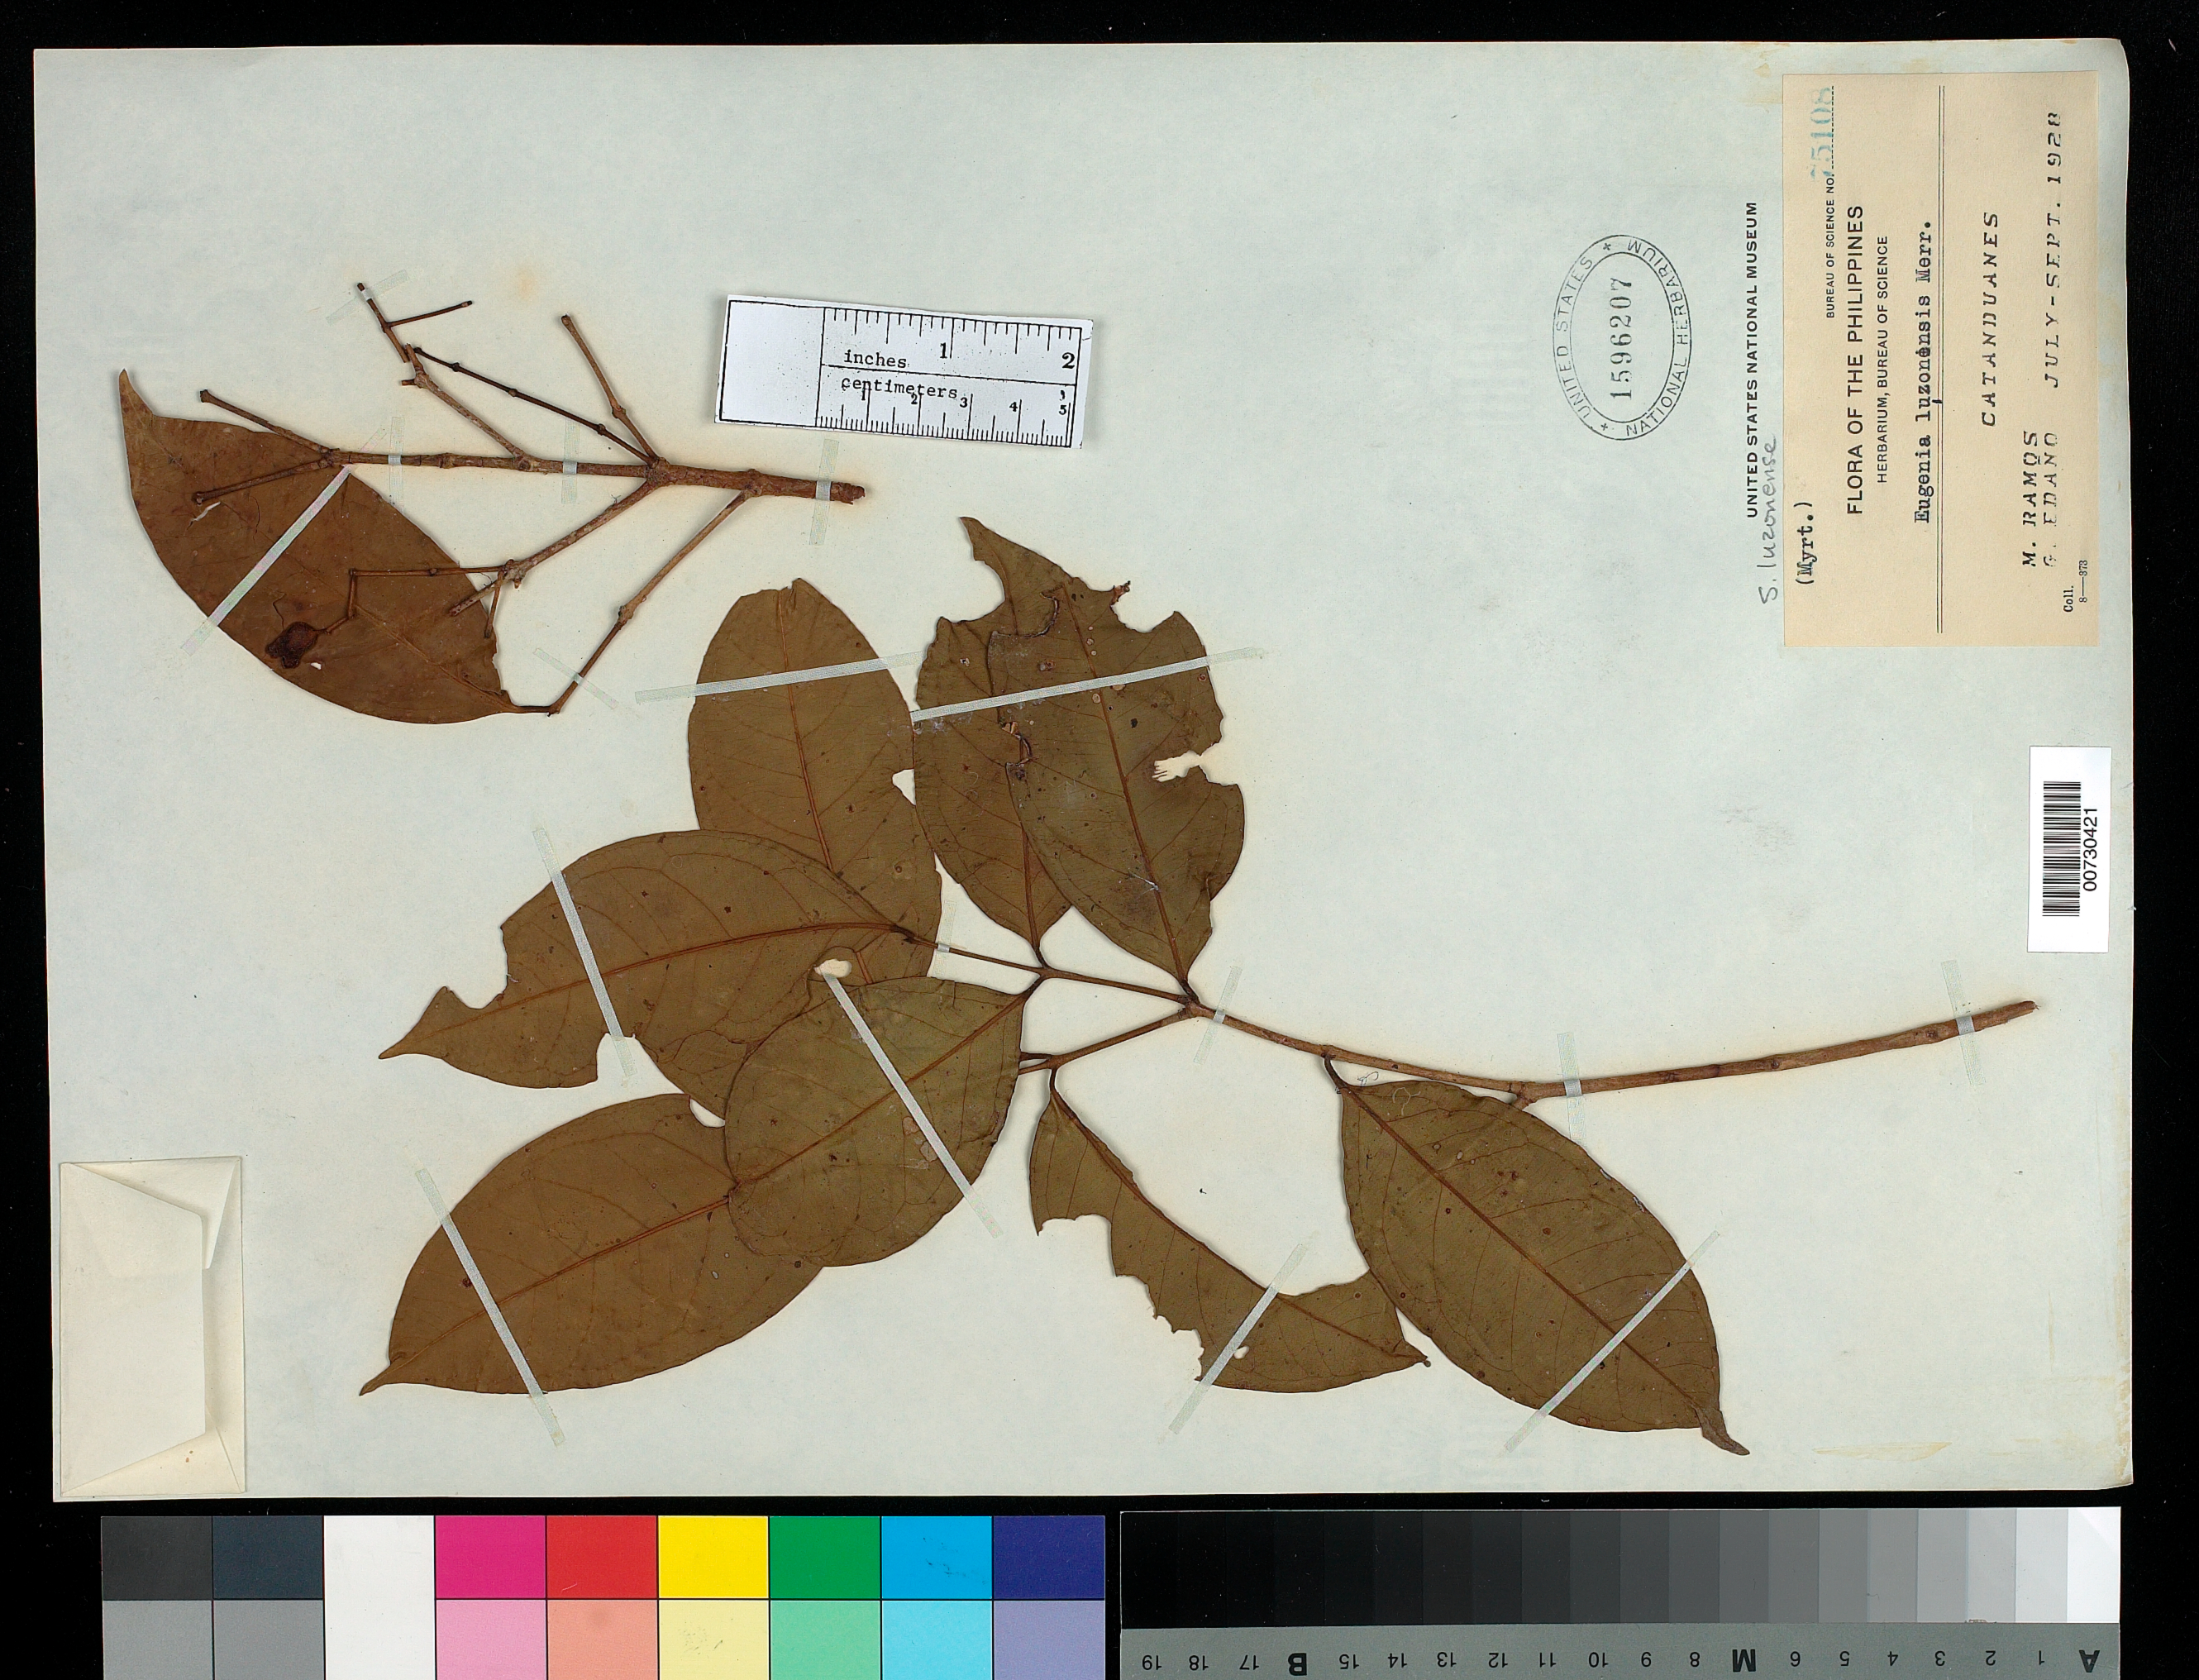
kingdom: Plantae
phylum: Tracheophyta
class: Magnoliopsida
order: Myrtales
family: Myrtaceae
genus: Syzygium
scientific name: Syzygium luzonense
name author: (Merr.) Merr.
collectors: M. Ramos & G. E. Edaño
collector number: Bur. Sci. 75108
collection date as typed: Jul 1928 to -- Sep 1928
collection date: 1928-07/1928-09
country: Philippines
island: Luzon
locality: Catanduanes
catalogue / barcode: US 1596207